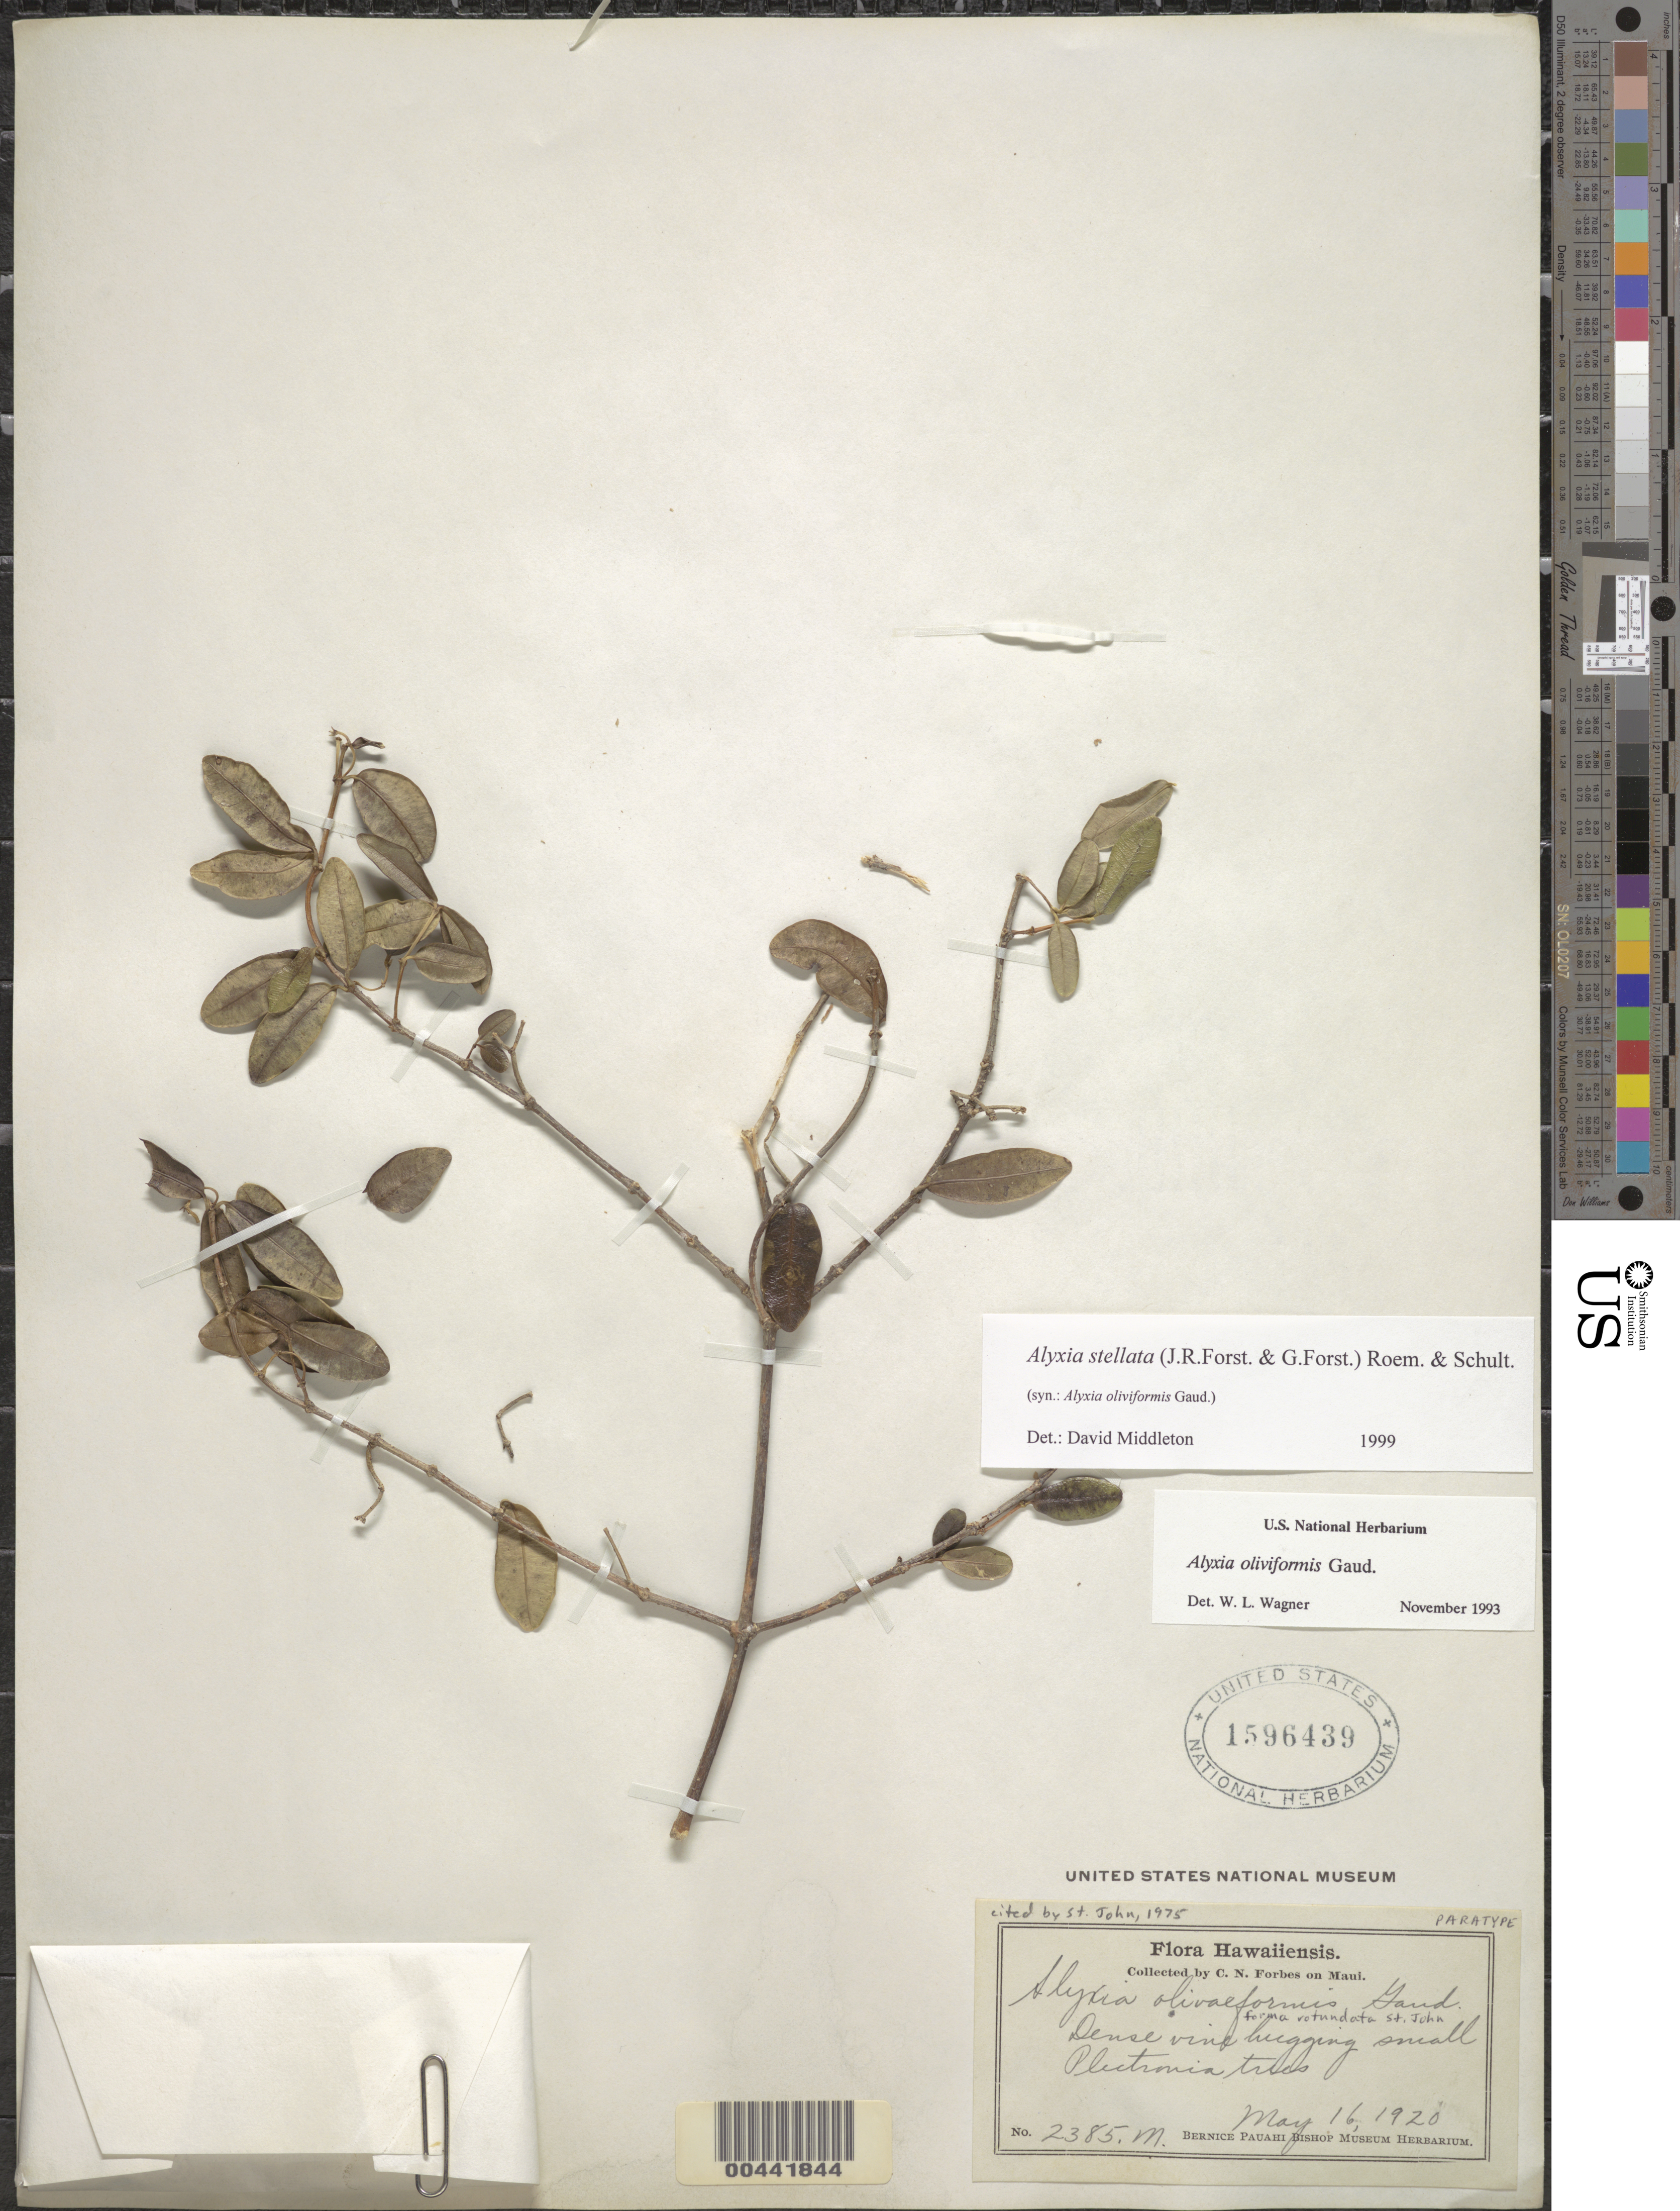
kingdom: Plantae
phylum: Tracheophyta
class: Magnoliopsida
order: Gentianales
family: Apocynaceae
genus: Alyxia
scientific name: Alyxia stellata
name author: (J.R. Forst. & G. Forst.) Roem. & Schult.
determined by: Middleton, D. J.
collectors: C. N. Forbes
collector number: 2385.M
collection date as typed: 16 May 1920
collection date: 1920-05-16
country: United States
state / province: Hawaii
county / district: Maui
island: Maui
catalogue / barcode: US 1596439